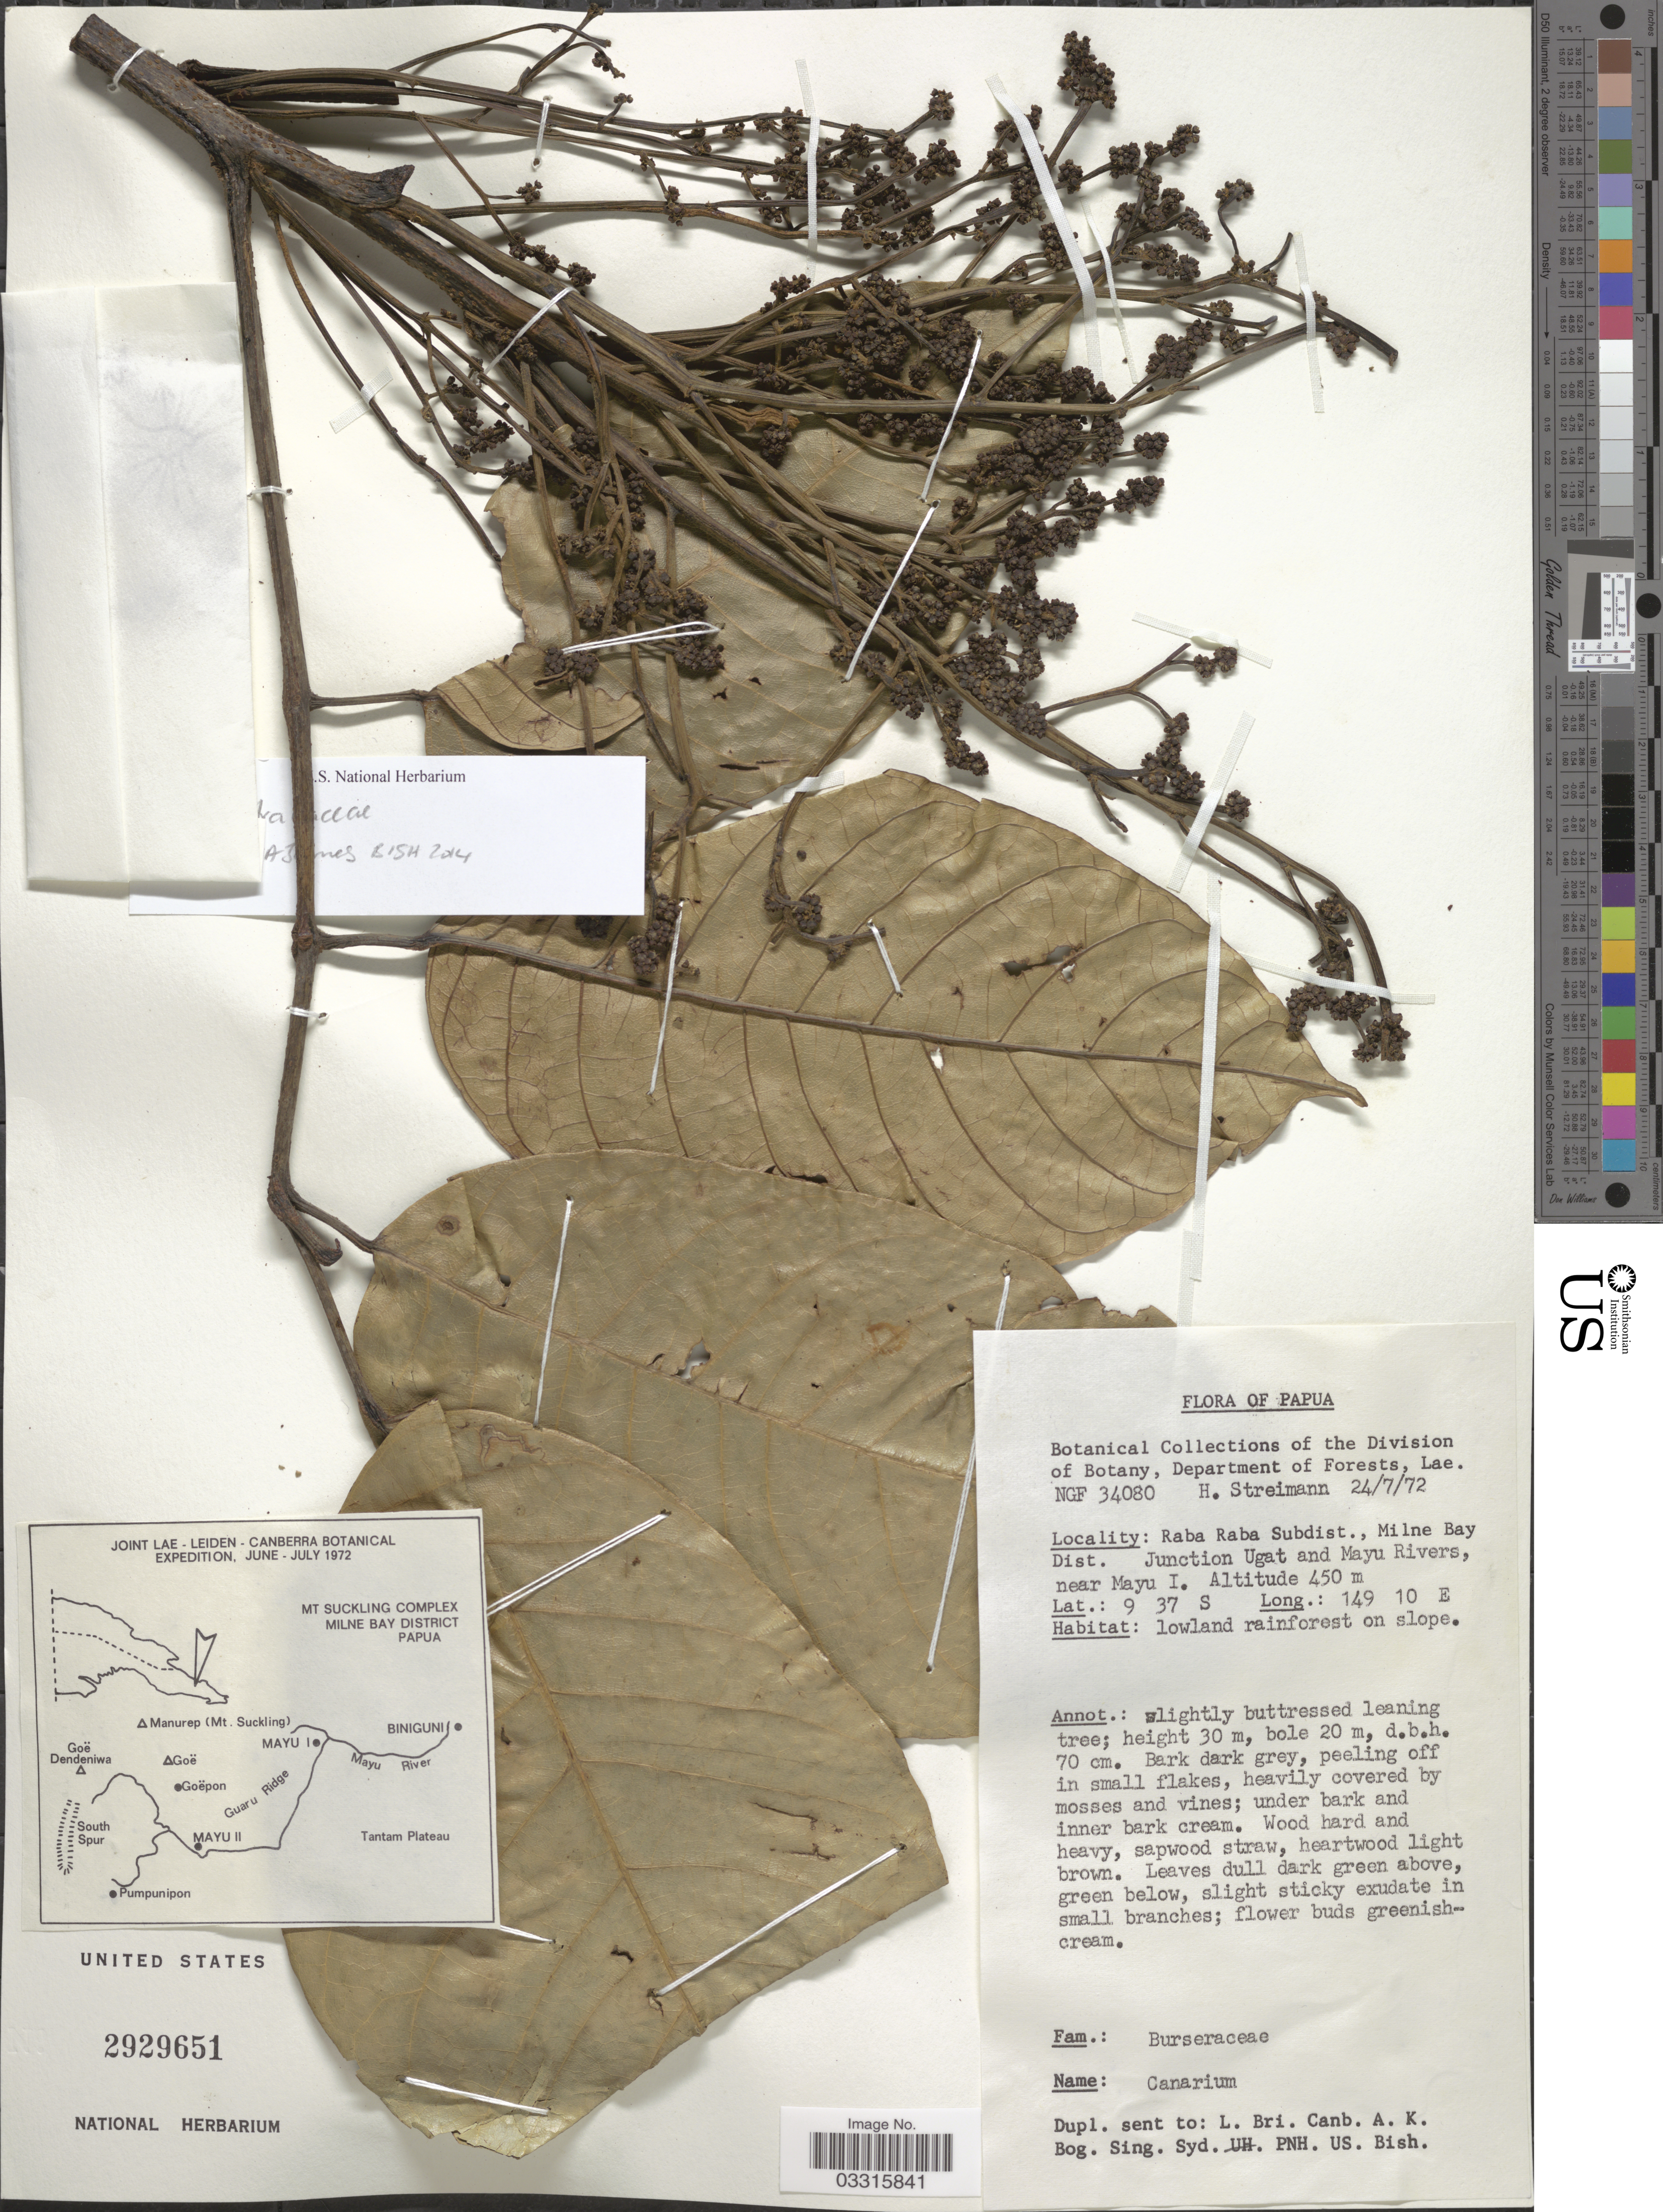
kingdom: Plantae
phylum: Tracheophyta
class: Magnoliopsida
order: Sapindales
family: Burseraceae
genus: Canarium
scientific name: Canarium sp.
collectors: H. Streimann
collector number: NGF 34080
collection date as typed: Transcribed d/m/y: 24/7/72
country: Papua New Guinea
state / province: Milne Bay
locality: Papua. Raba Raba Subdist., Milne Bay Dist. Junction Ugat and Mayu Rivers, near Mayu I.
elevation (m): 450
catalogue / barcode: US 2929651